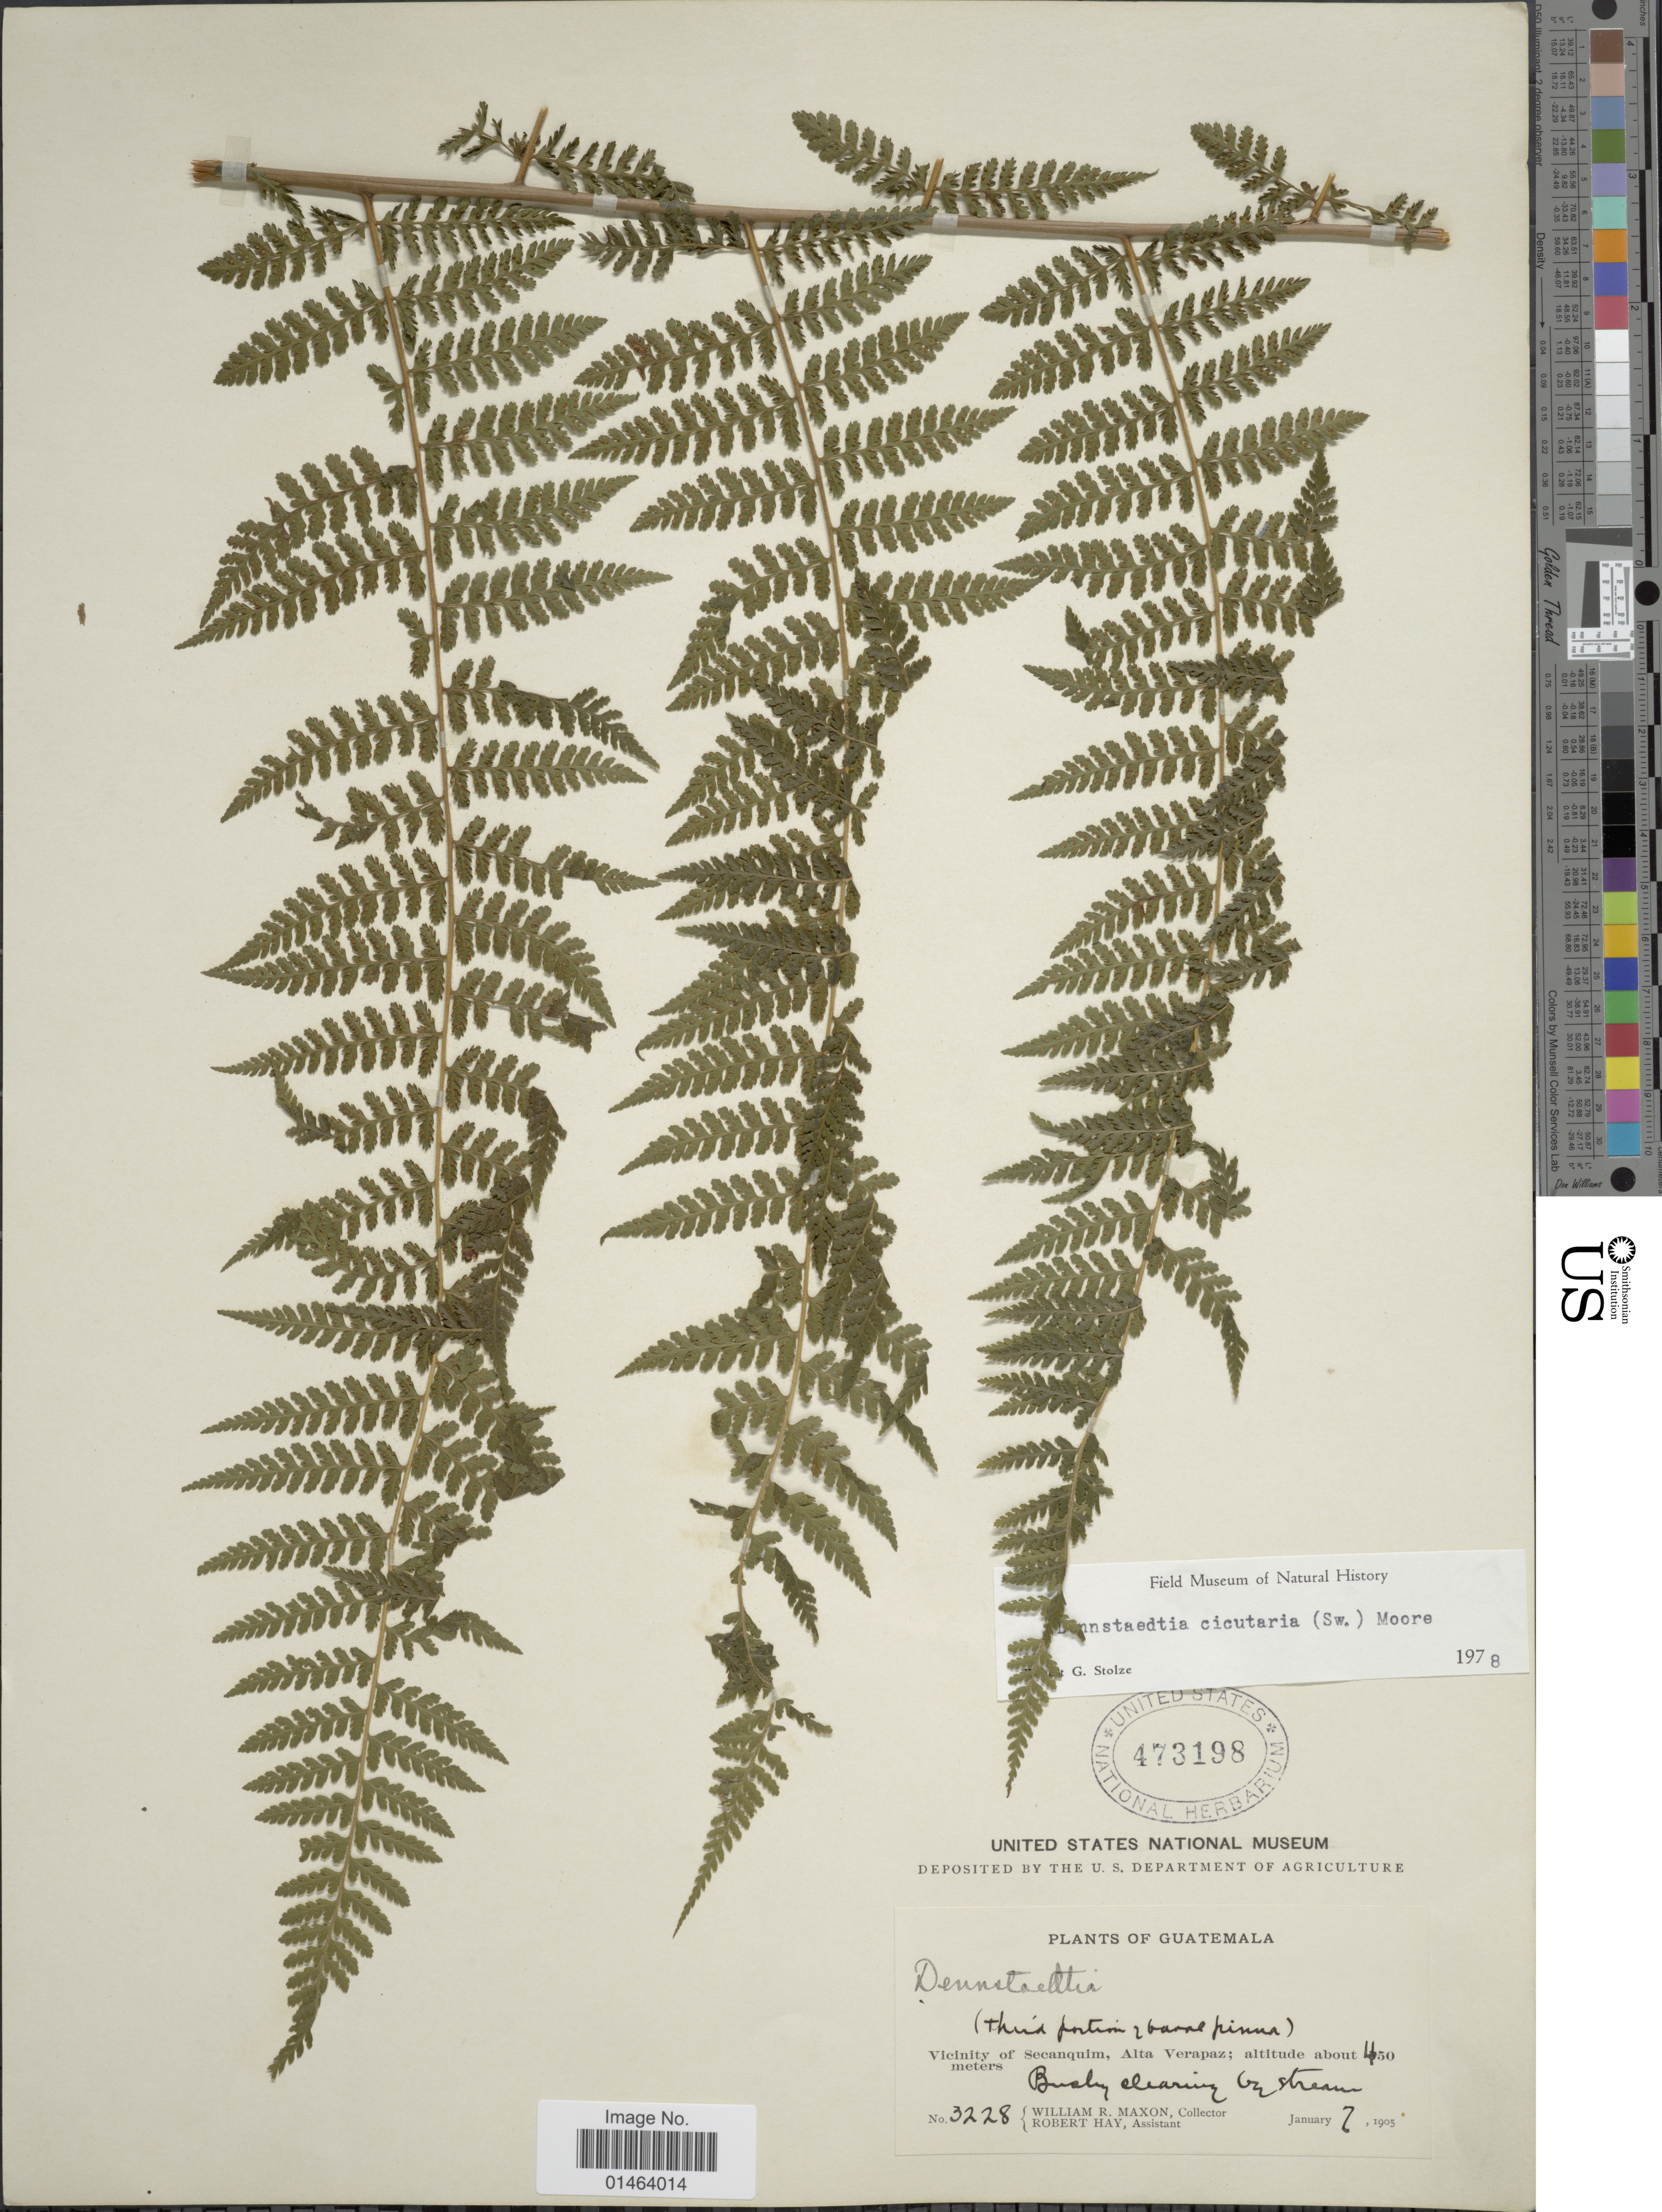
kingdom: Plantae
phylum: Tracheophyta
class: Polypodiopsida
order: Polypodiales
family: Dennstaedtiaceae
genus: Dennstaedtia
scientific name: Dennstaedtia cicutaria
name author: (Sw.) T. Moore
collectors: W. R. Maxon & R. H. Hay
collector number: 3228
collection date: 1905-01-07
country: Guatemala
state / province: Alta Verapaz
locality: Guatemala, vicinity of Secanquim, Alta Verapaz.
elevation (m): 450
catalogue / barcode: US 473198